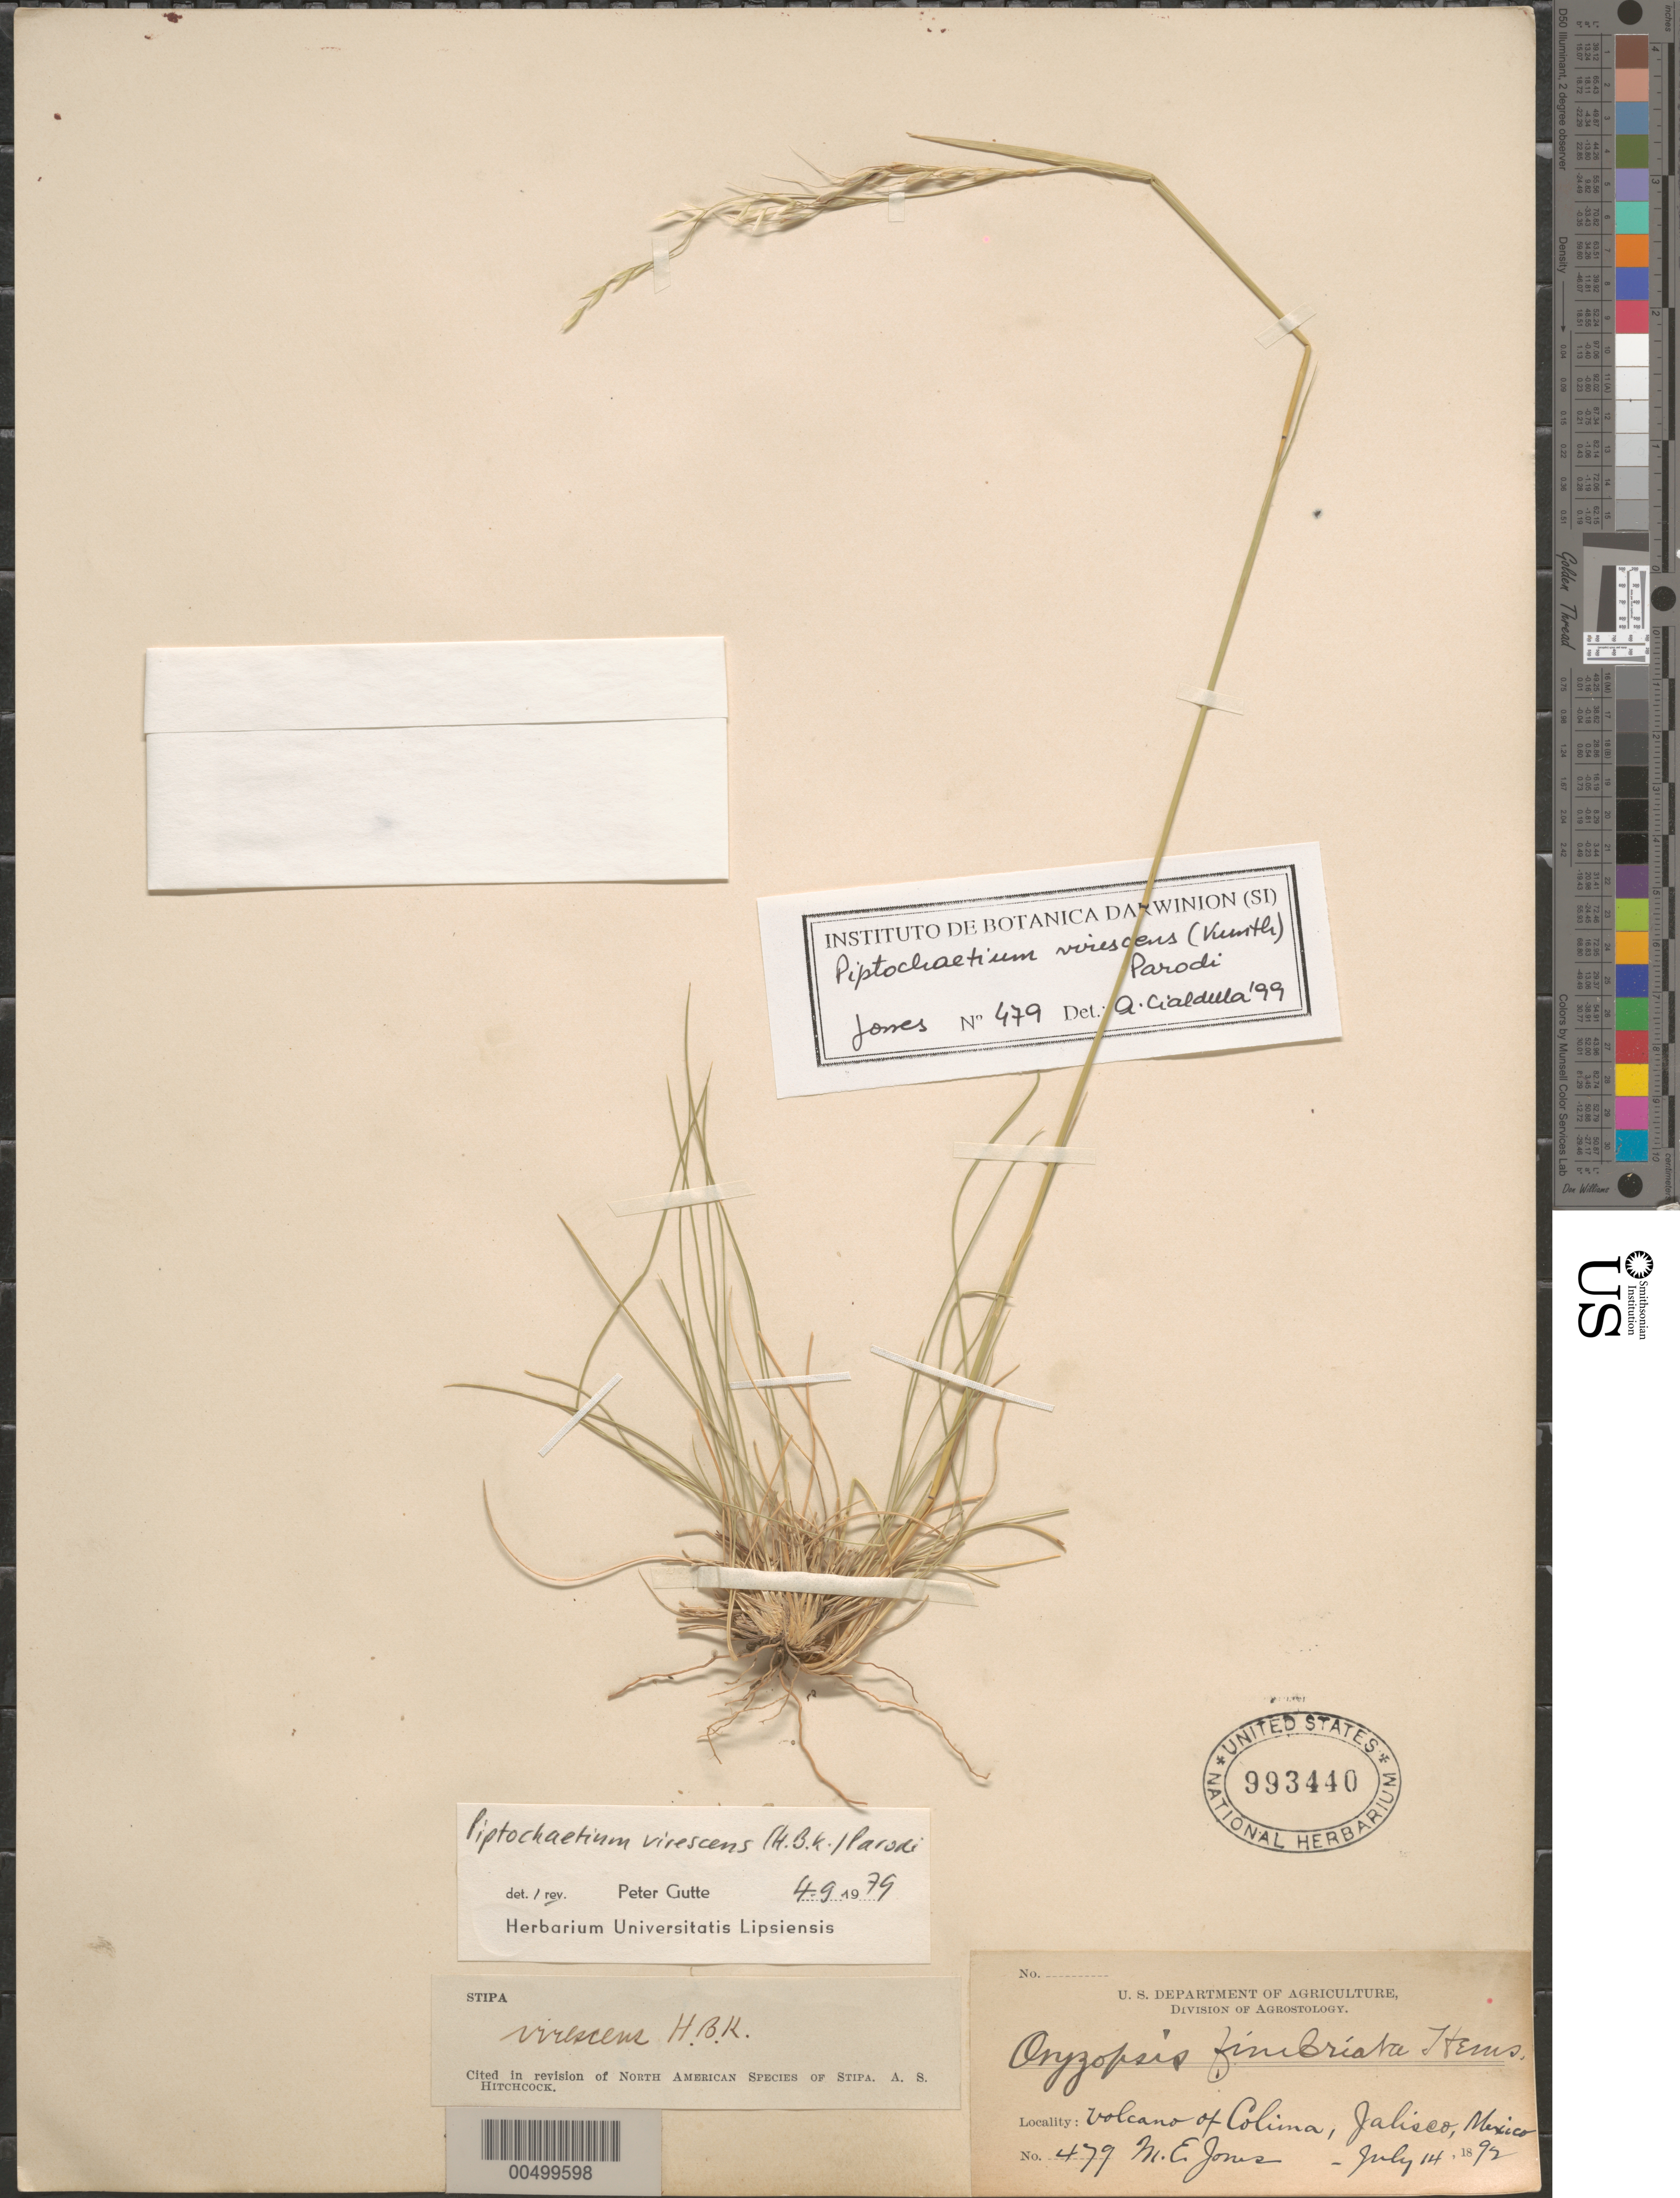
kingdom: Plantae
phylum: Tracheophyta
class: Liliopsida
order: Poales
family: Poaceae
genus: Piptochaetium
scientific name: Piptochaetium virescens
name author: (Kunth) Parodi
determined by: Gutte, P.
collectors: M. E. Jones et al.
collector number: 479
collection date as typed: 14 Jul 1892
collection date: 1892-07-14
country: Mexico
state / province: Jalisco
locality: Volcano of Colima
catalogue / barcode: US 993440